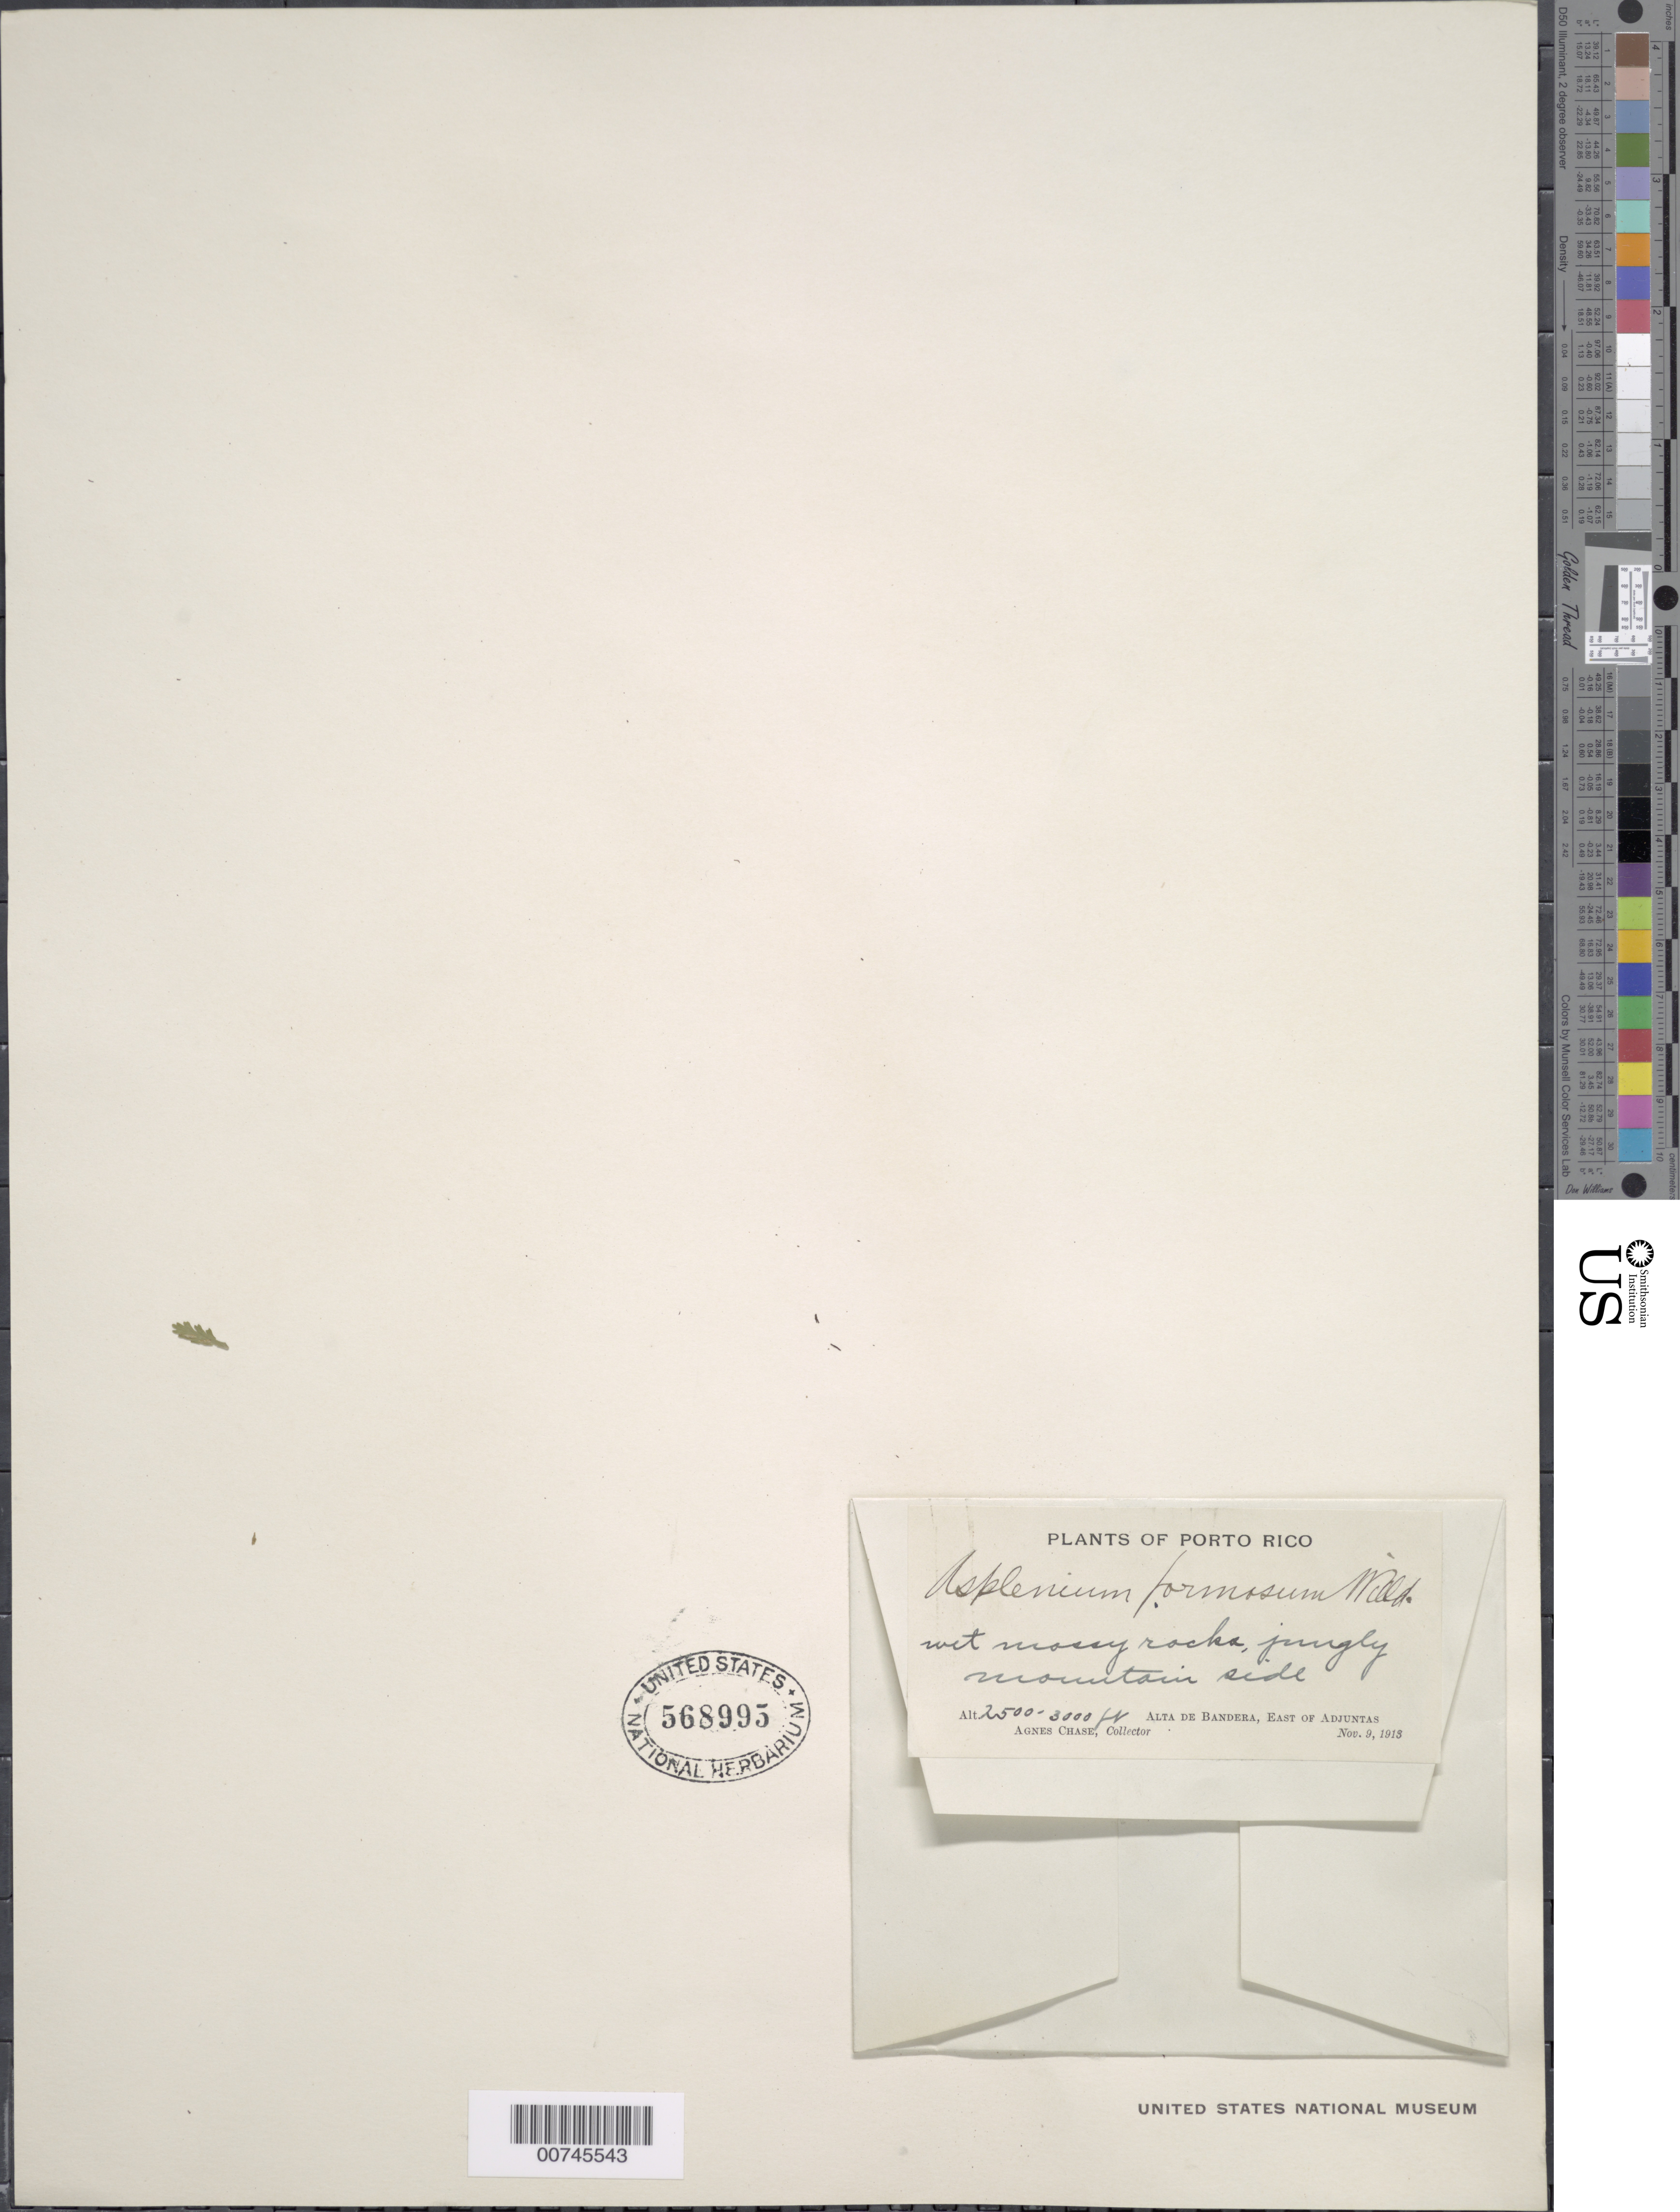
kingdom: Plantae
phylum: Tracheophyta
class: Polypodiopsida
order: Polypodiales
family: Aspleniaceae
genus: Asplenium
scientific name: Asplenium formosum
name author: Willd.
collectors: A. Chase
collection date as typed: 09 Nov 1913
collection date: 1913-11-09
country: Puerto Rico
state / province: Adjuntas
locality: Alto de La Bandera, east of Adjuntas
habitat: Wet mossy rocks, jungly mountain side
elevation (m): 700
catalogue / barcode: US 568995